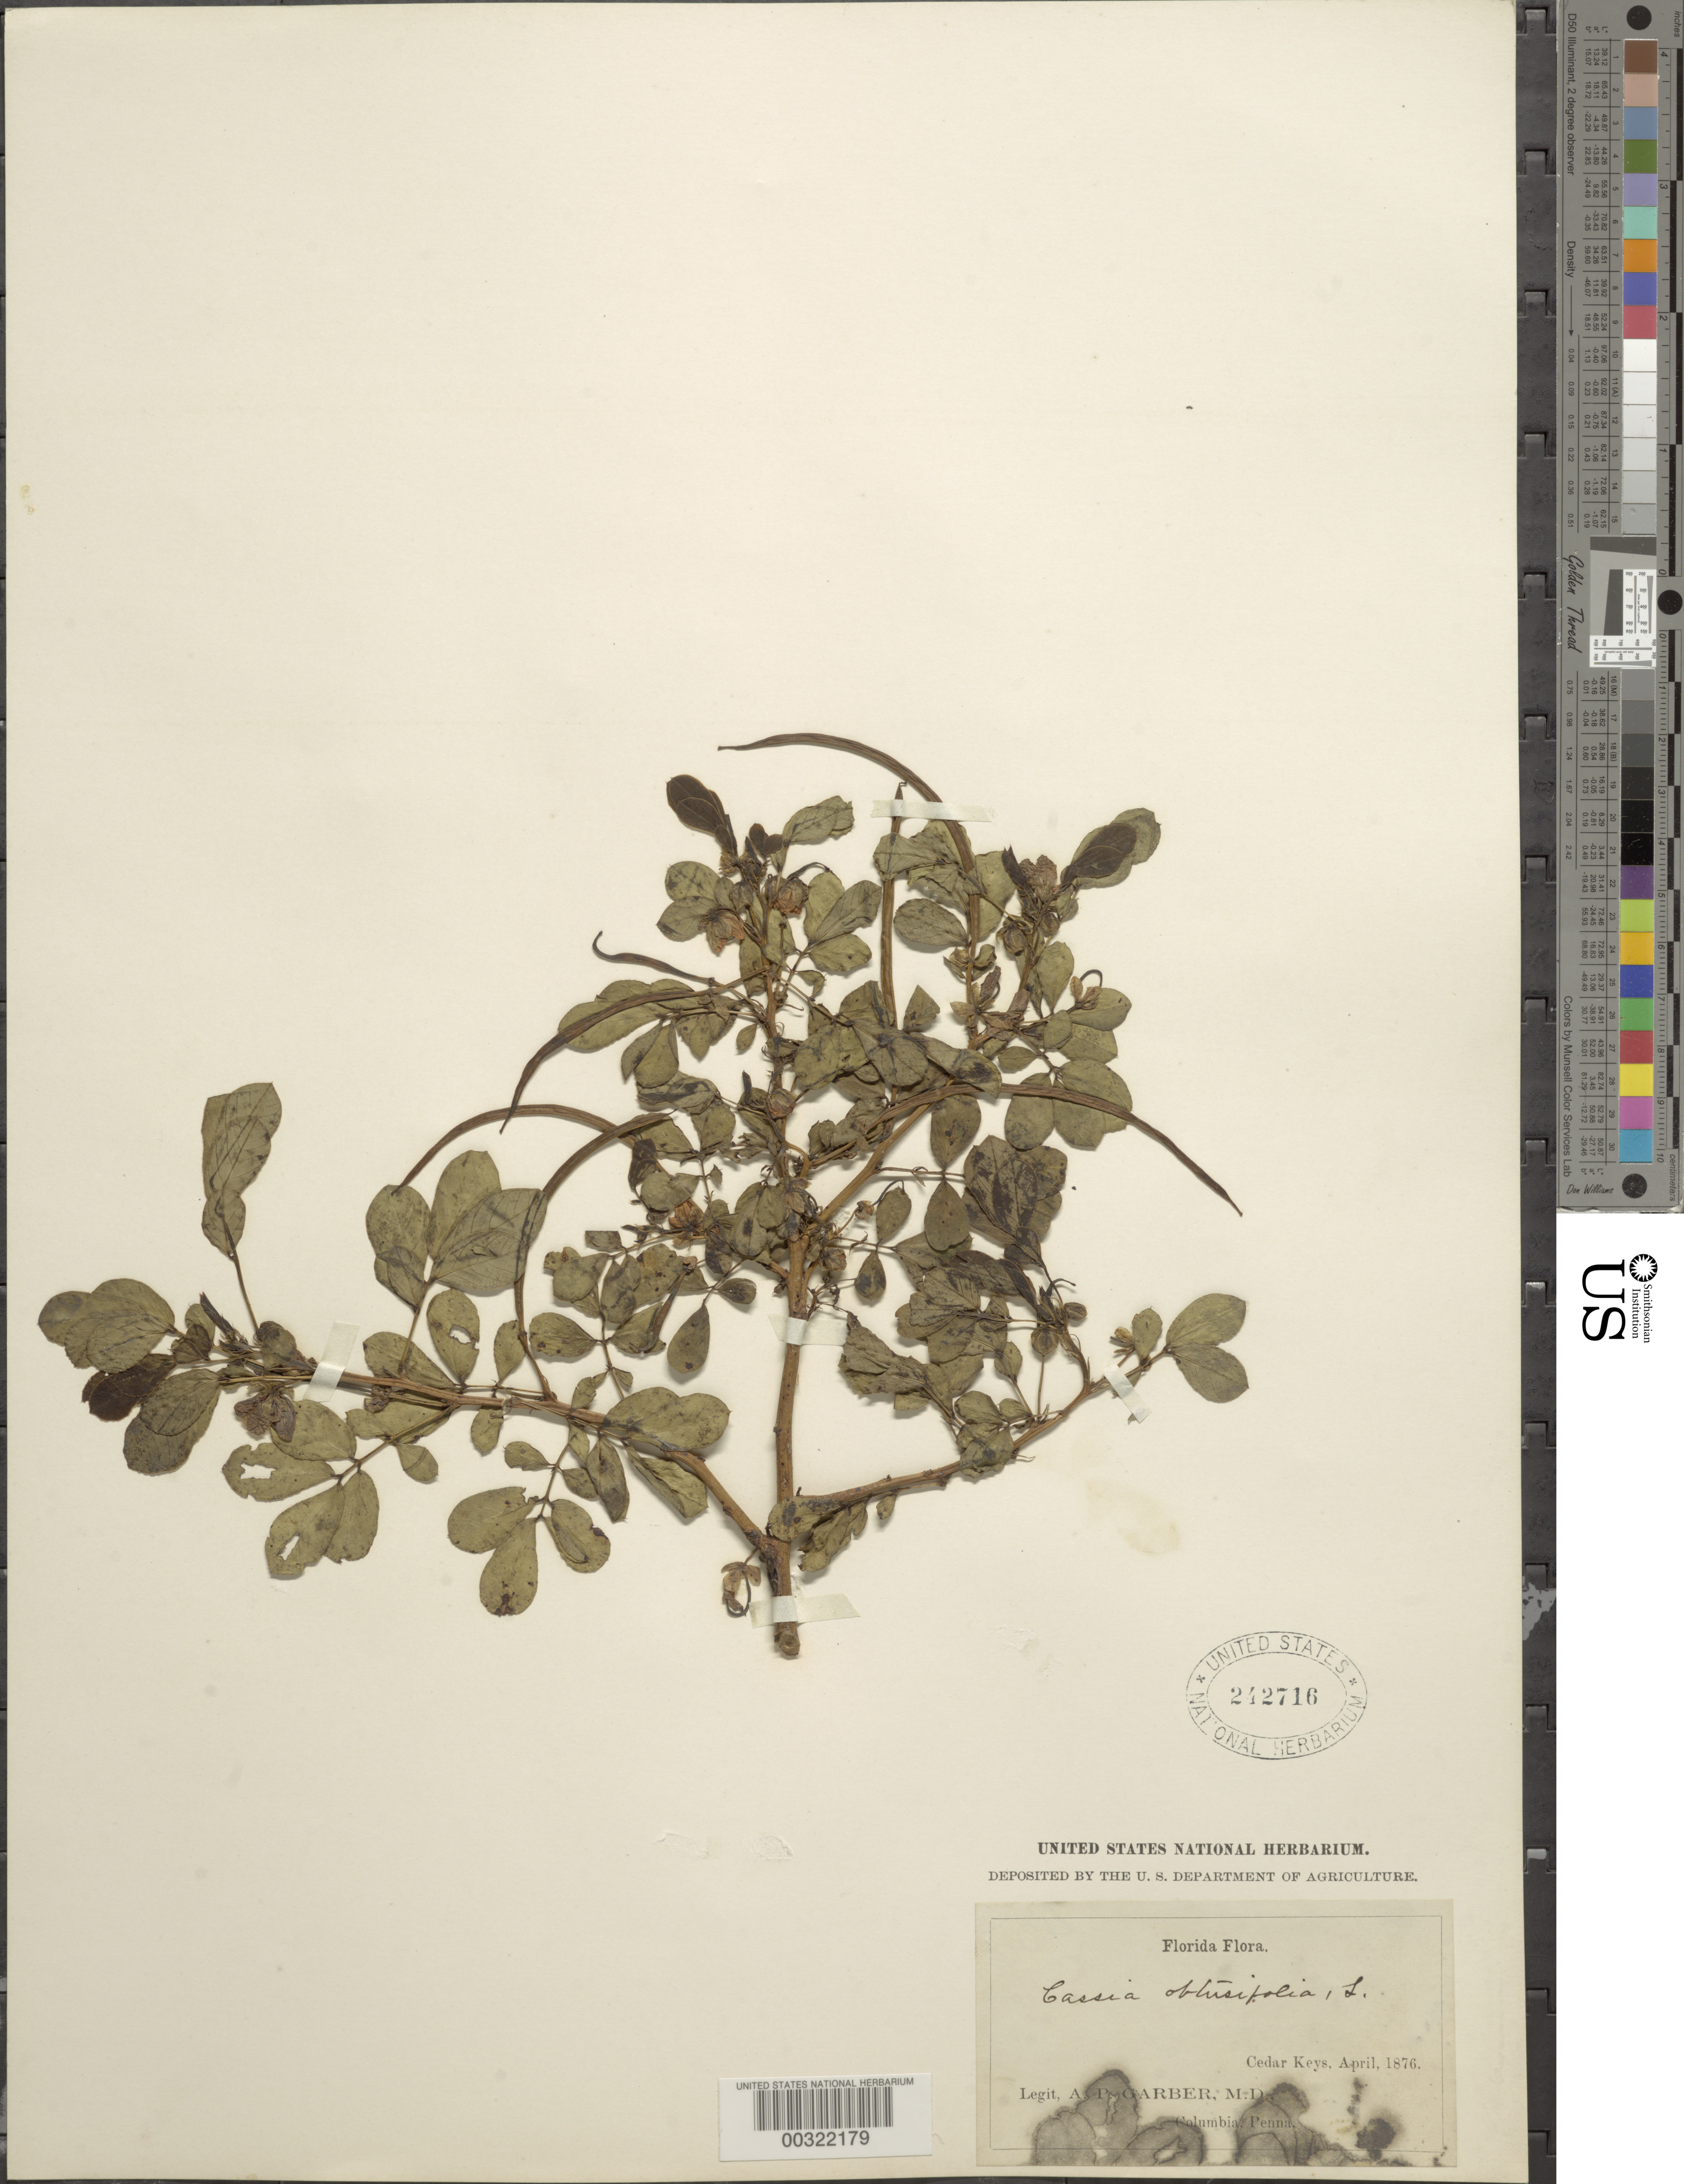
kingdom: Plantae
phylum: Tracheophyta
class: Magnoliopsida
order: Fabales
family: Fabaceae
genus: Senna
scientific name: Senna obtusifolia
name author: (L.) H.S. Irwin & Barneby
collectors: A. P. Garber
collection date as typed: Apr 1876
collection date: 1876-04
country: United States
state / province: Florida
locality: Cedar keys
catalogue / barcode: US 242716